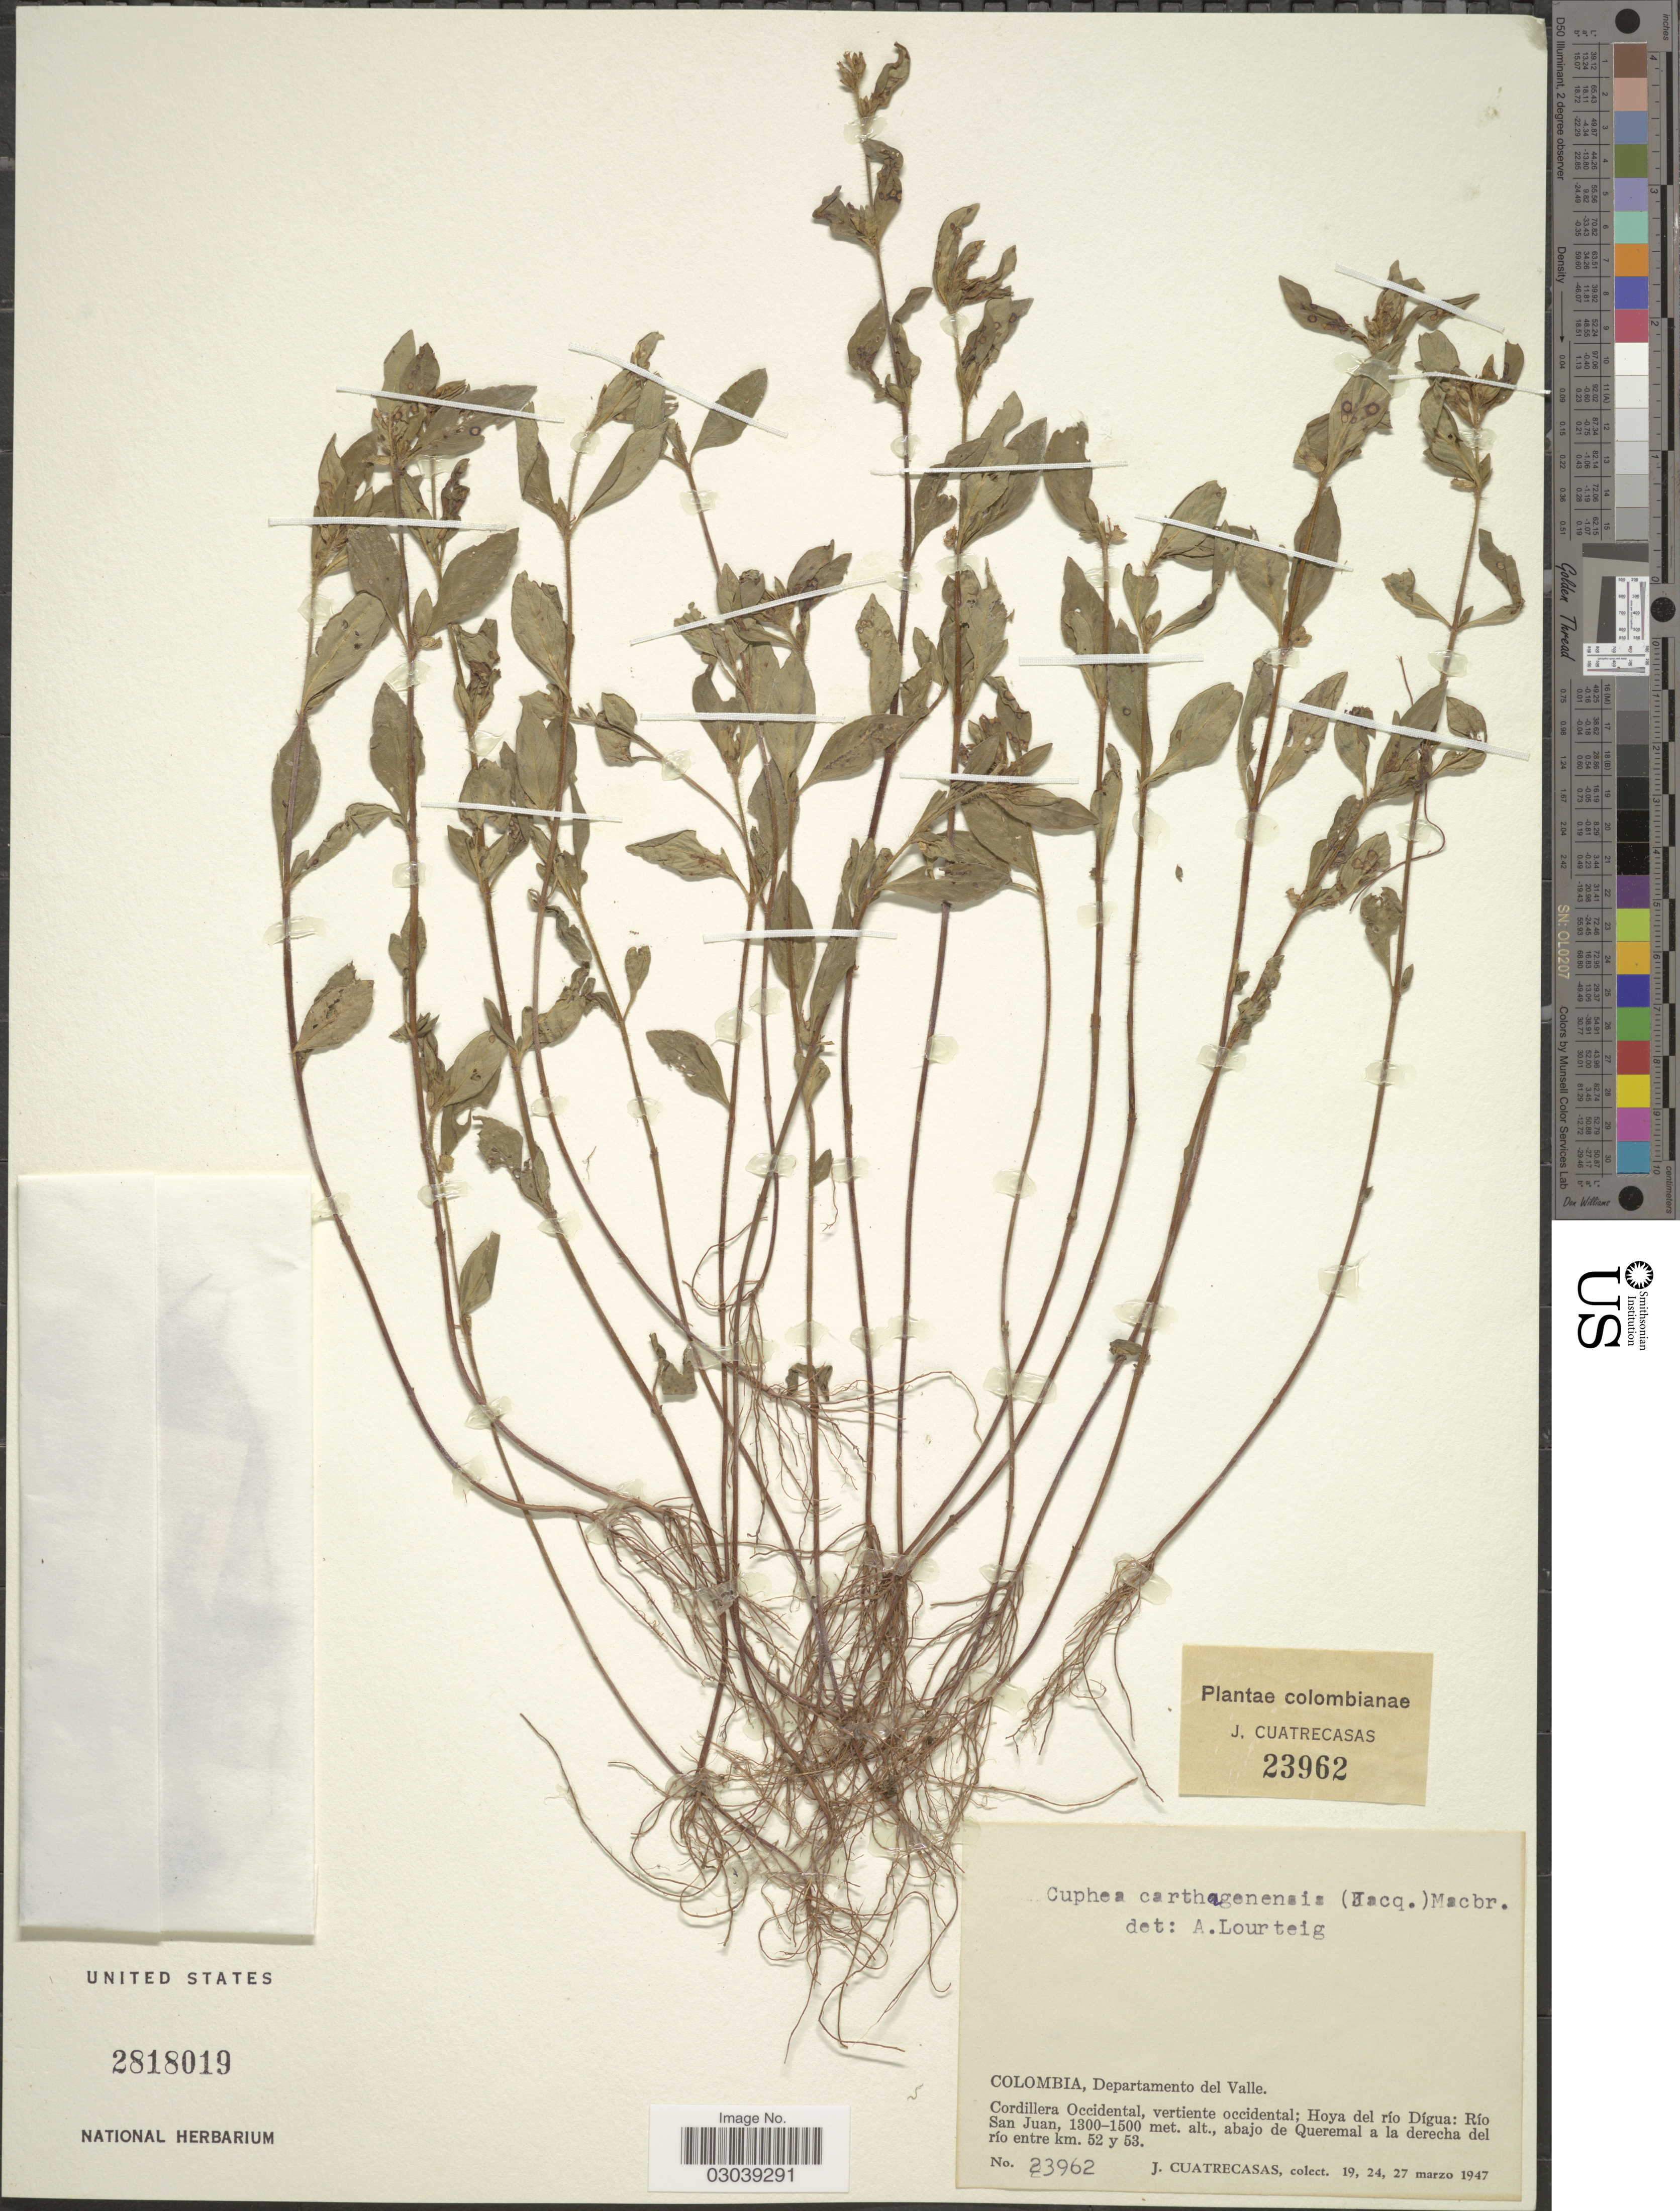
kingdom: Plantae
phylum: Tracheophyta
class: Magnoliopsida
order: Myrtales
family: Lythraceae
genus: Cuphea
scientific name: Cuphea carthagenensis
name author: (Jacq.) J.F. Macbr.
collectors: J. Cuatrecasas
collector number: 23962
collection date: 1947-03-19/1947-03-27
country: Colombia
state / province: Valle del Cauca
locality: Departamento del Valle. Cordillera Occidental, vertiente occidental; Hoya del río Dígua: Río San Juan, abajo de Queremal a la derecha del río entre km. 52 y 53.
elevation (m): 1300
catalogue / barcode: US 2818019